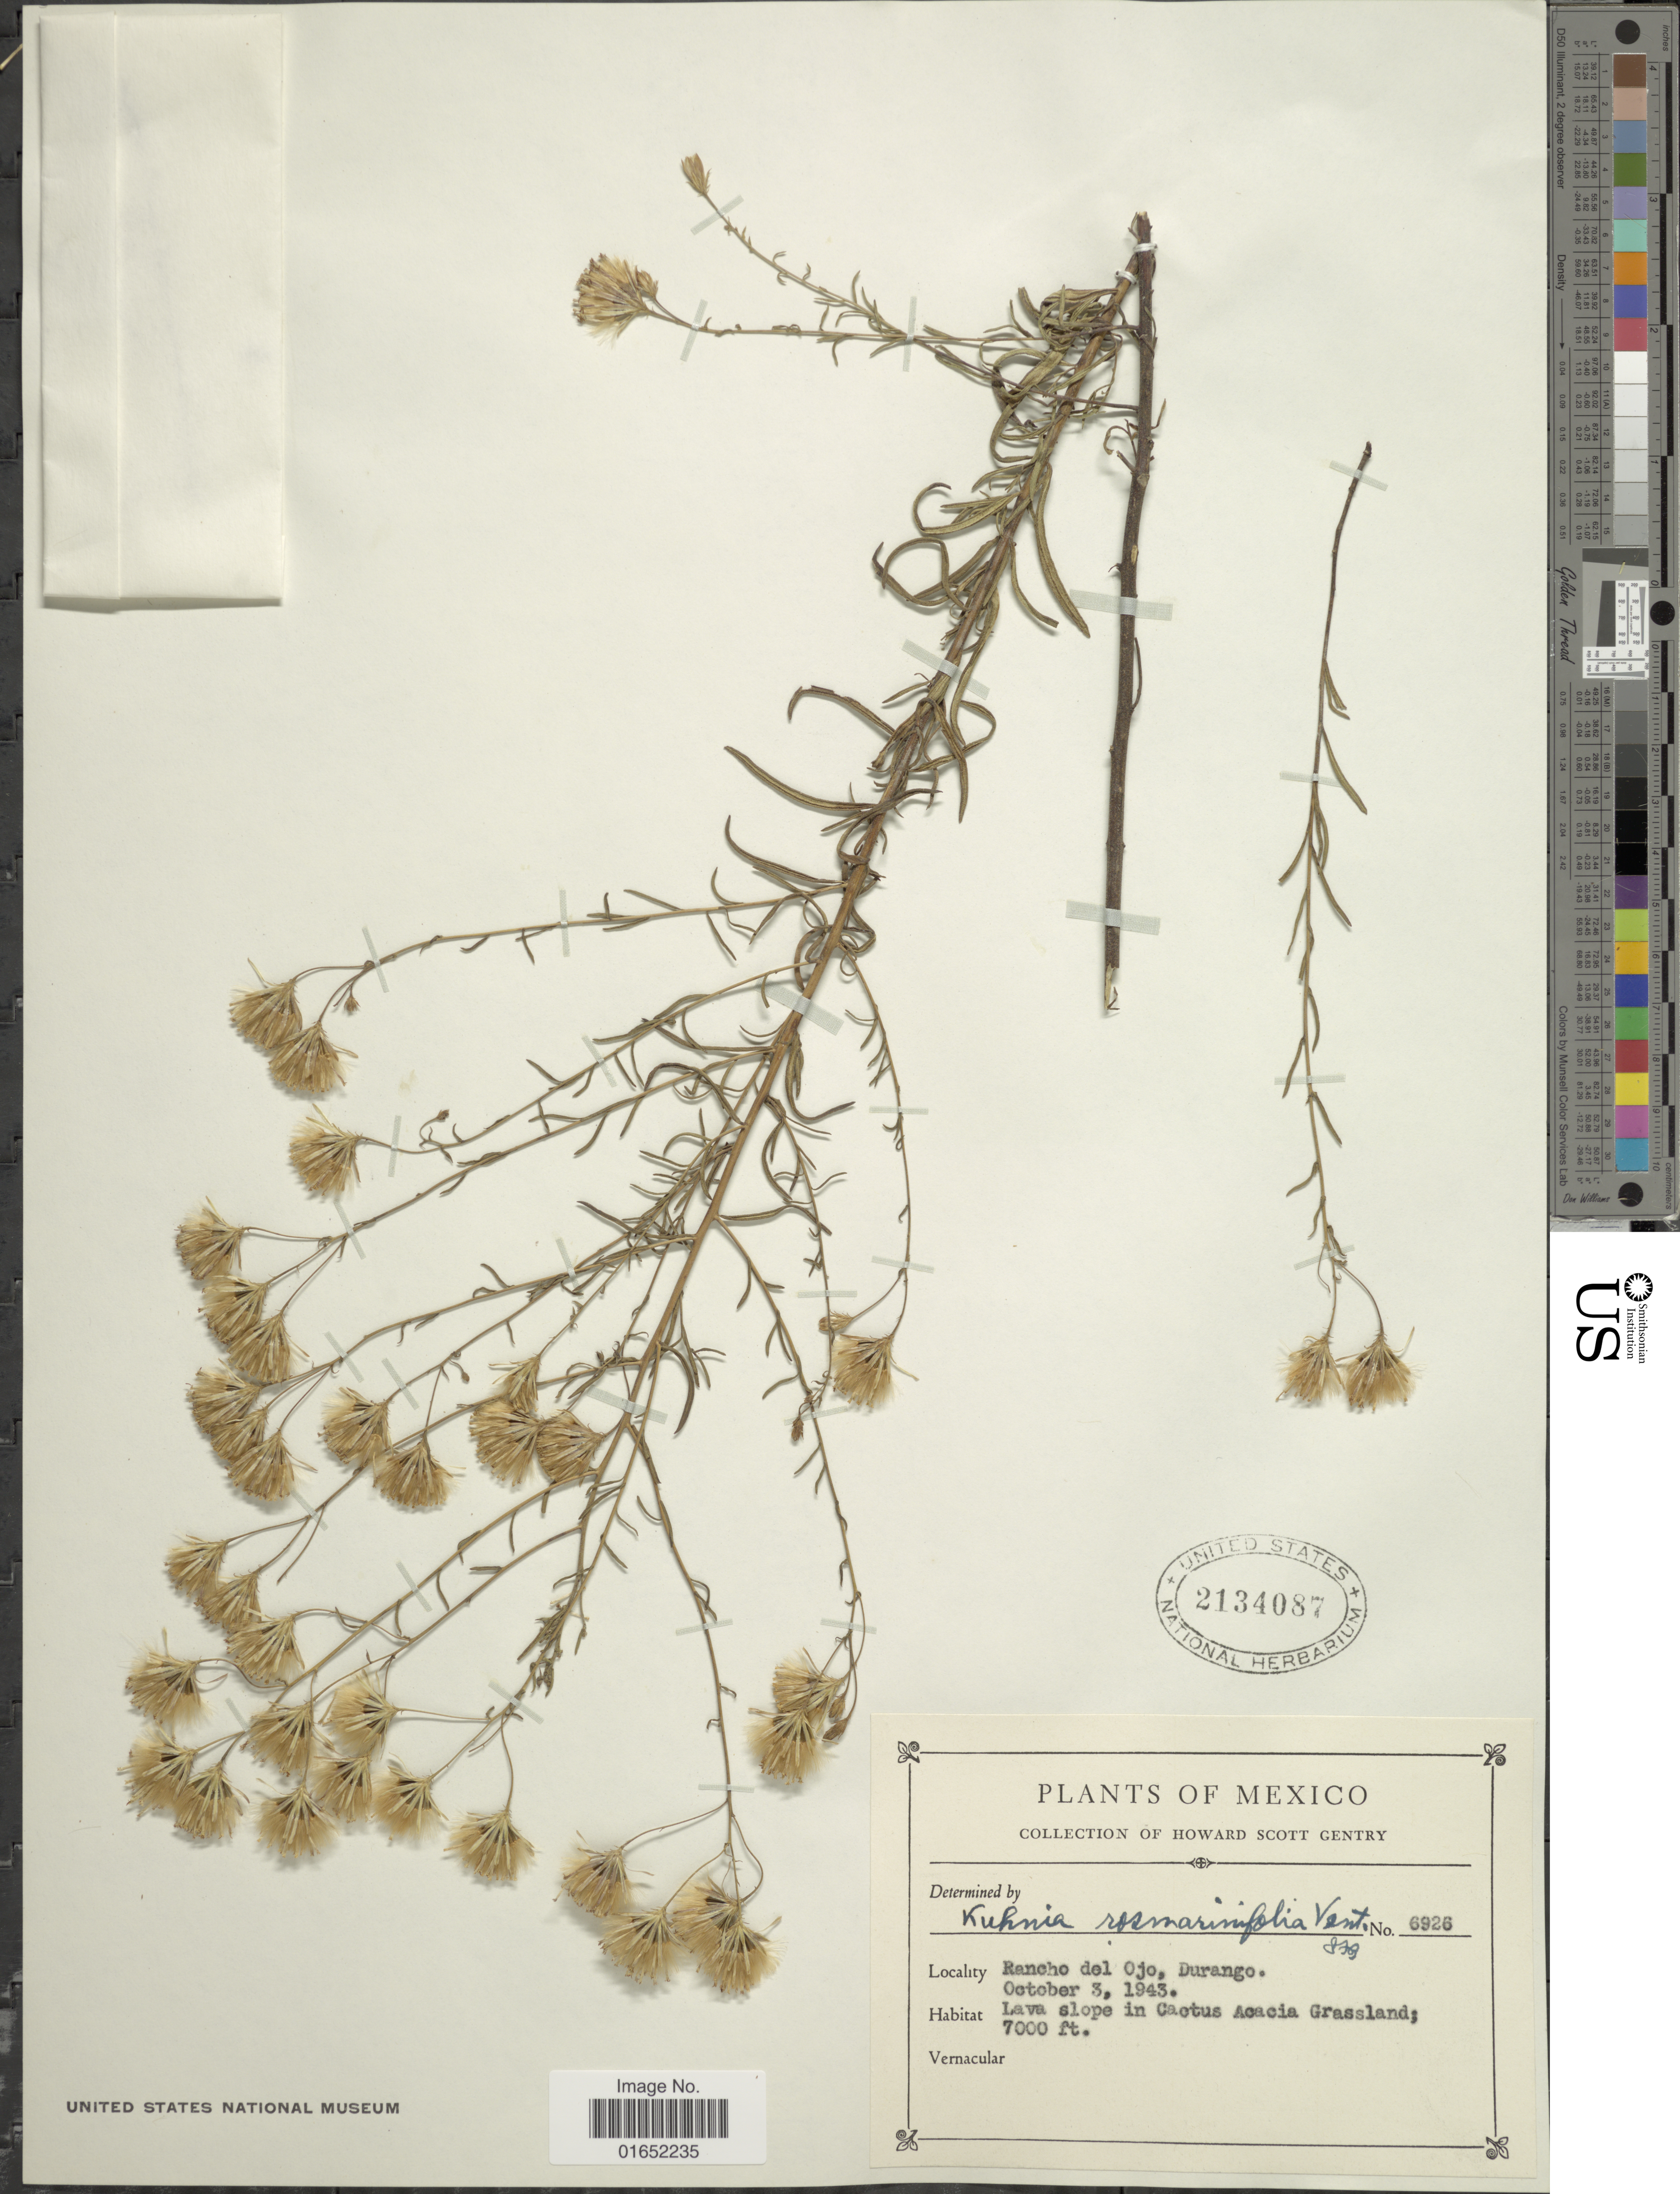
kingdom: Plantae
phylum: Tracheophyta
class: Magnoliopsida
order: Asterales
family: Asteraceae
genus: Brickellia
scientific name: Brickellia rosmarinifolia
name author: (Vent.) W.A. Weber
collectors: H. S. Gentry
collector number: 6926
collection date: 1943-10-03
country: Mexico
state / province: Durango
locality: Rancho del Ojo, Lava slope in Cactus Acacia Grassland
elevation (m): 2134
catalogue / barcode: US 2134087